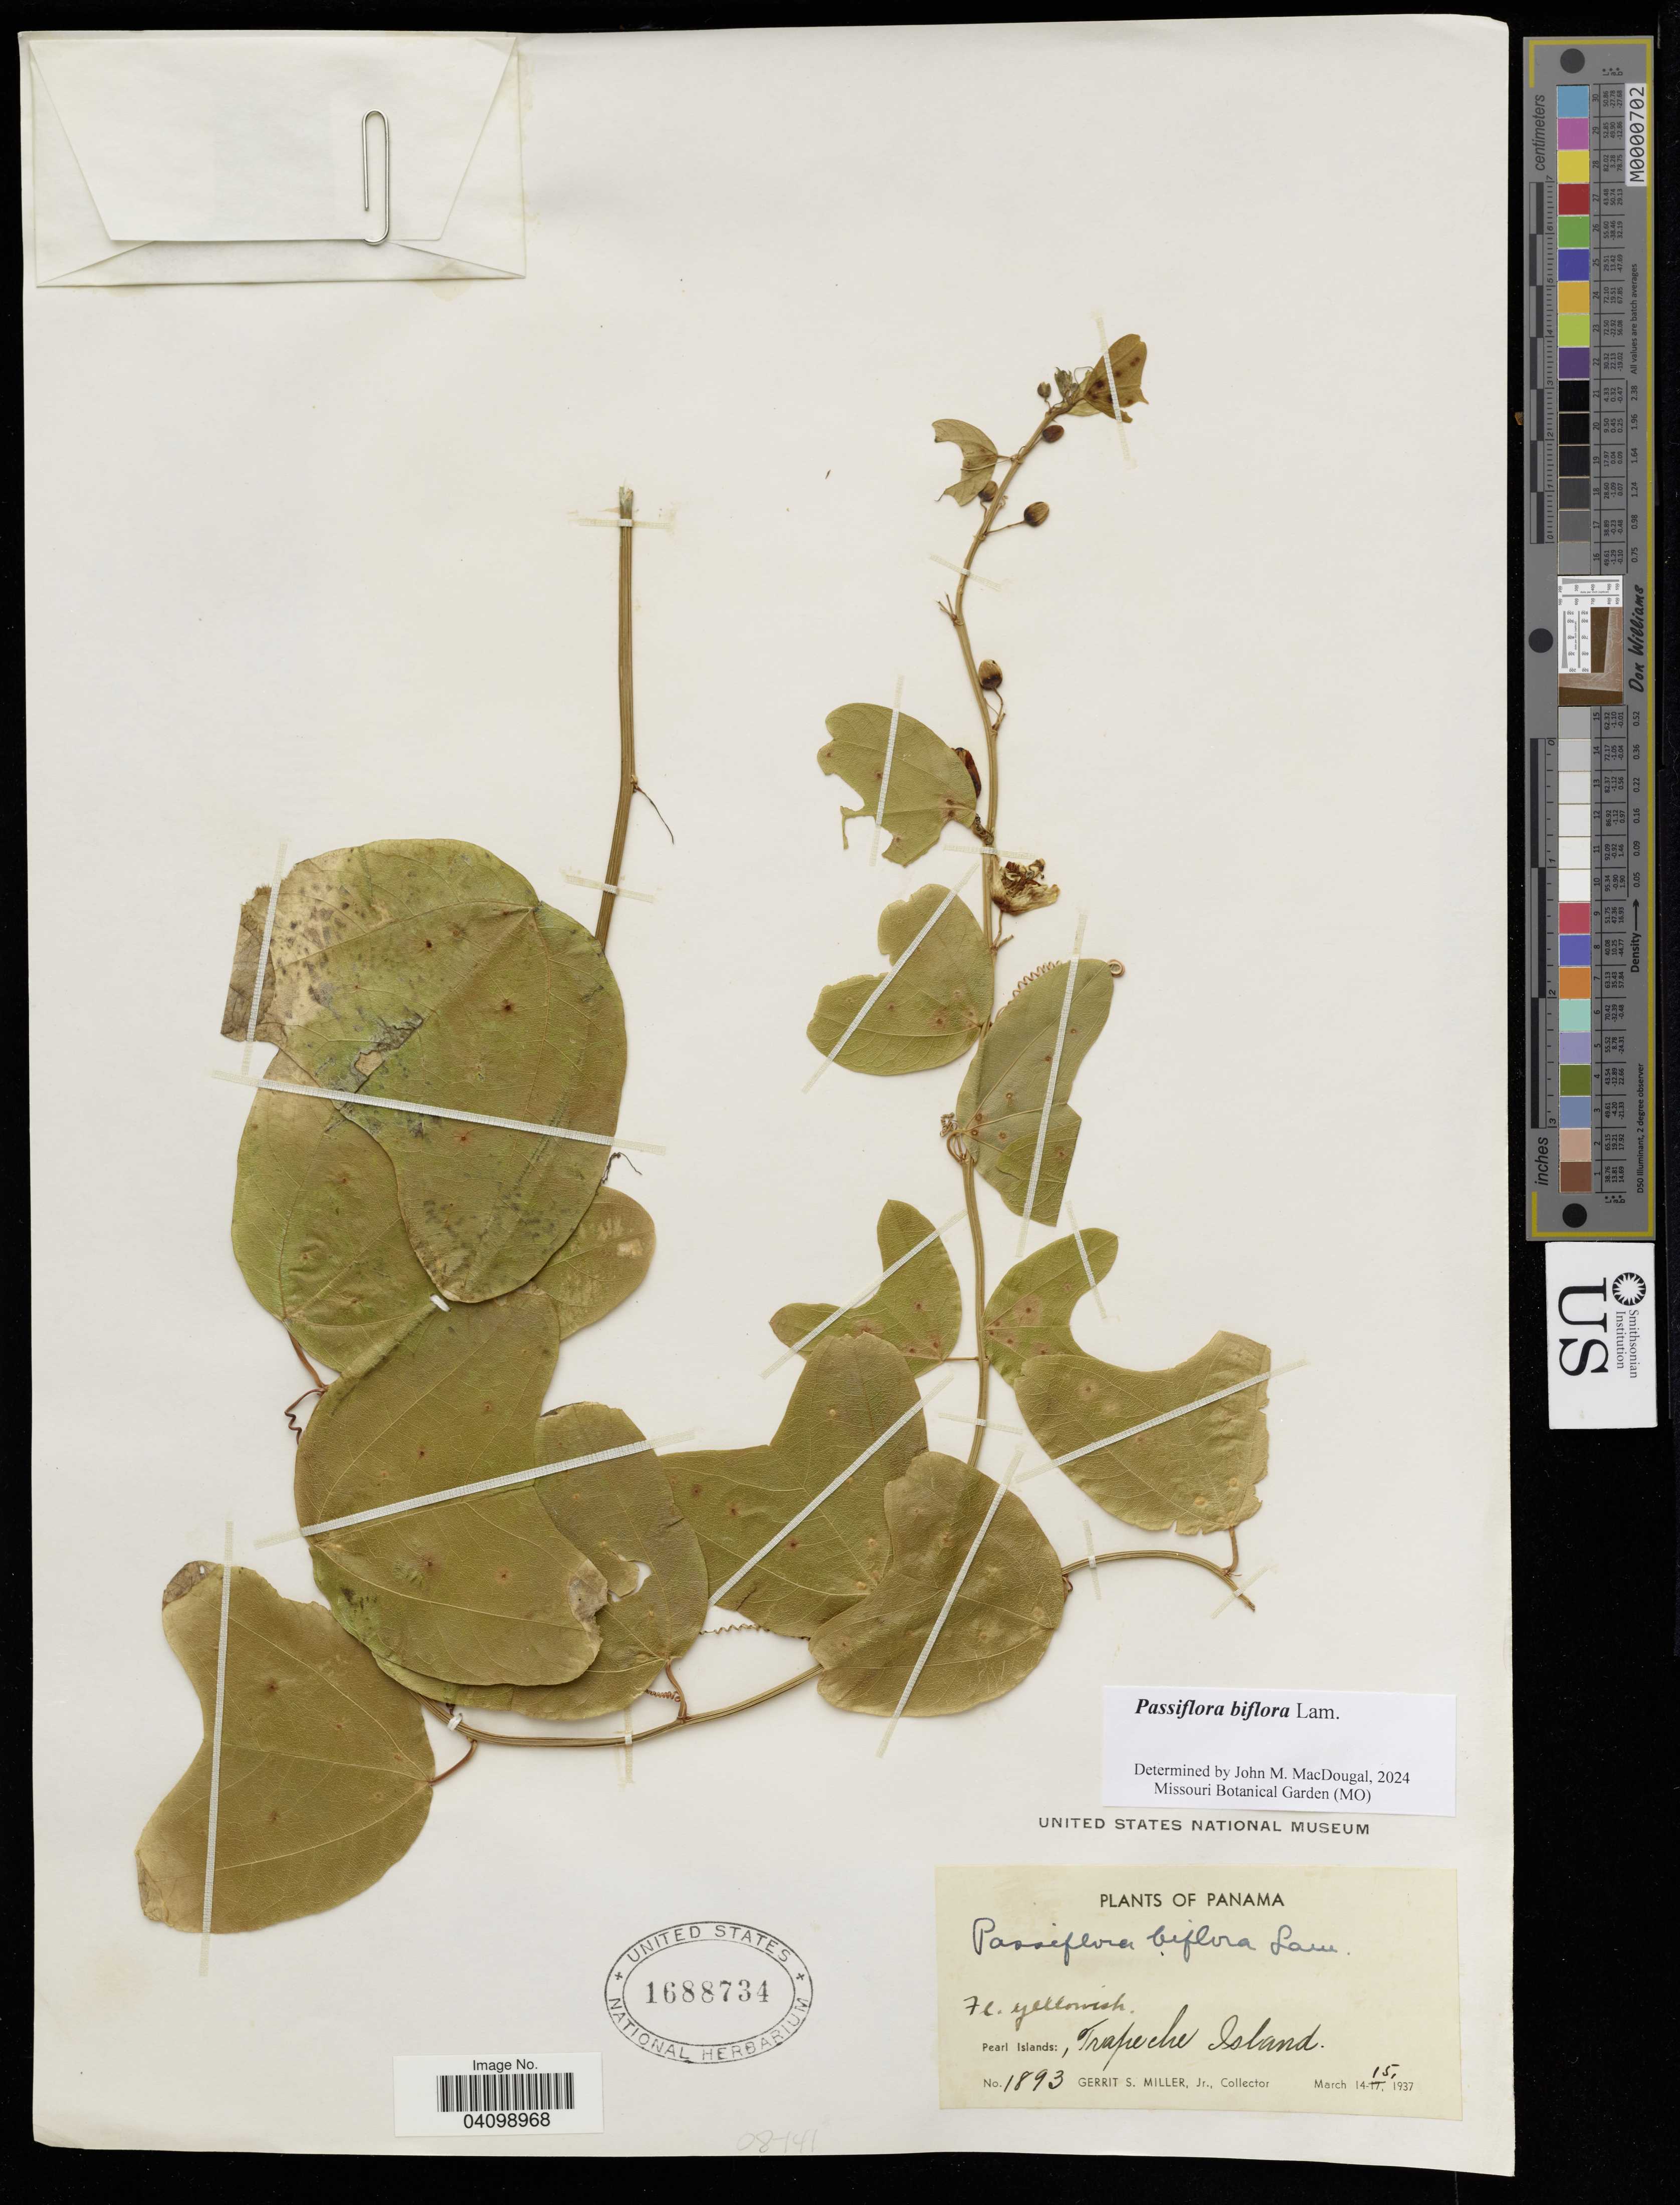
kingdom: Plantae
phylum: Tracheophyta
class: Magnoliopsida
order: Malpighiales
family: Passifloraceae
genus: Passiflora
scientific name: Passiflora biflora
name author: Lam.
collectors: G. S. Miller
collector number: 1893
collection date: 1937-03-15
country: Panama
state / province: Panamá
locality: Pearl Islands: Trapeche Island.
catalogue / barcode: US 1688734